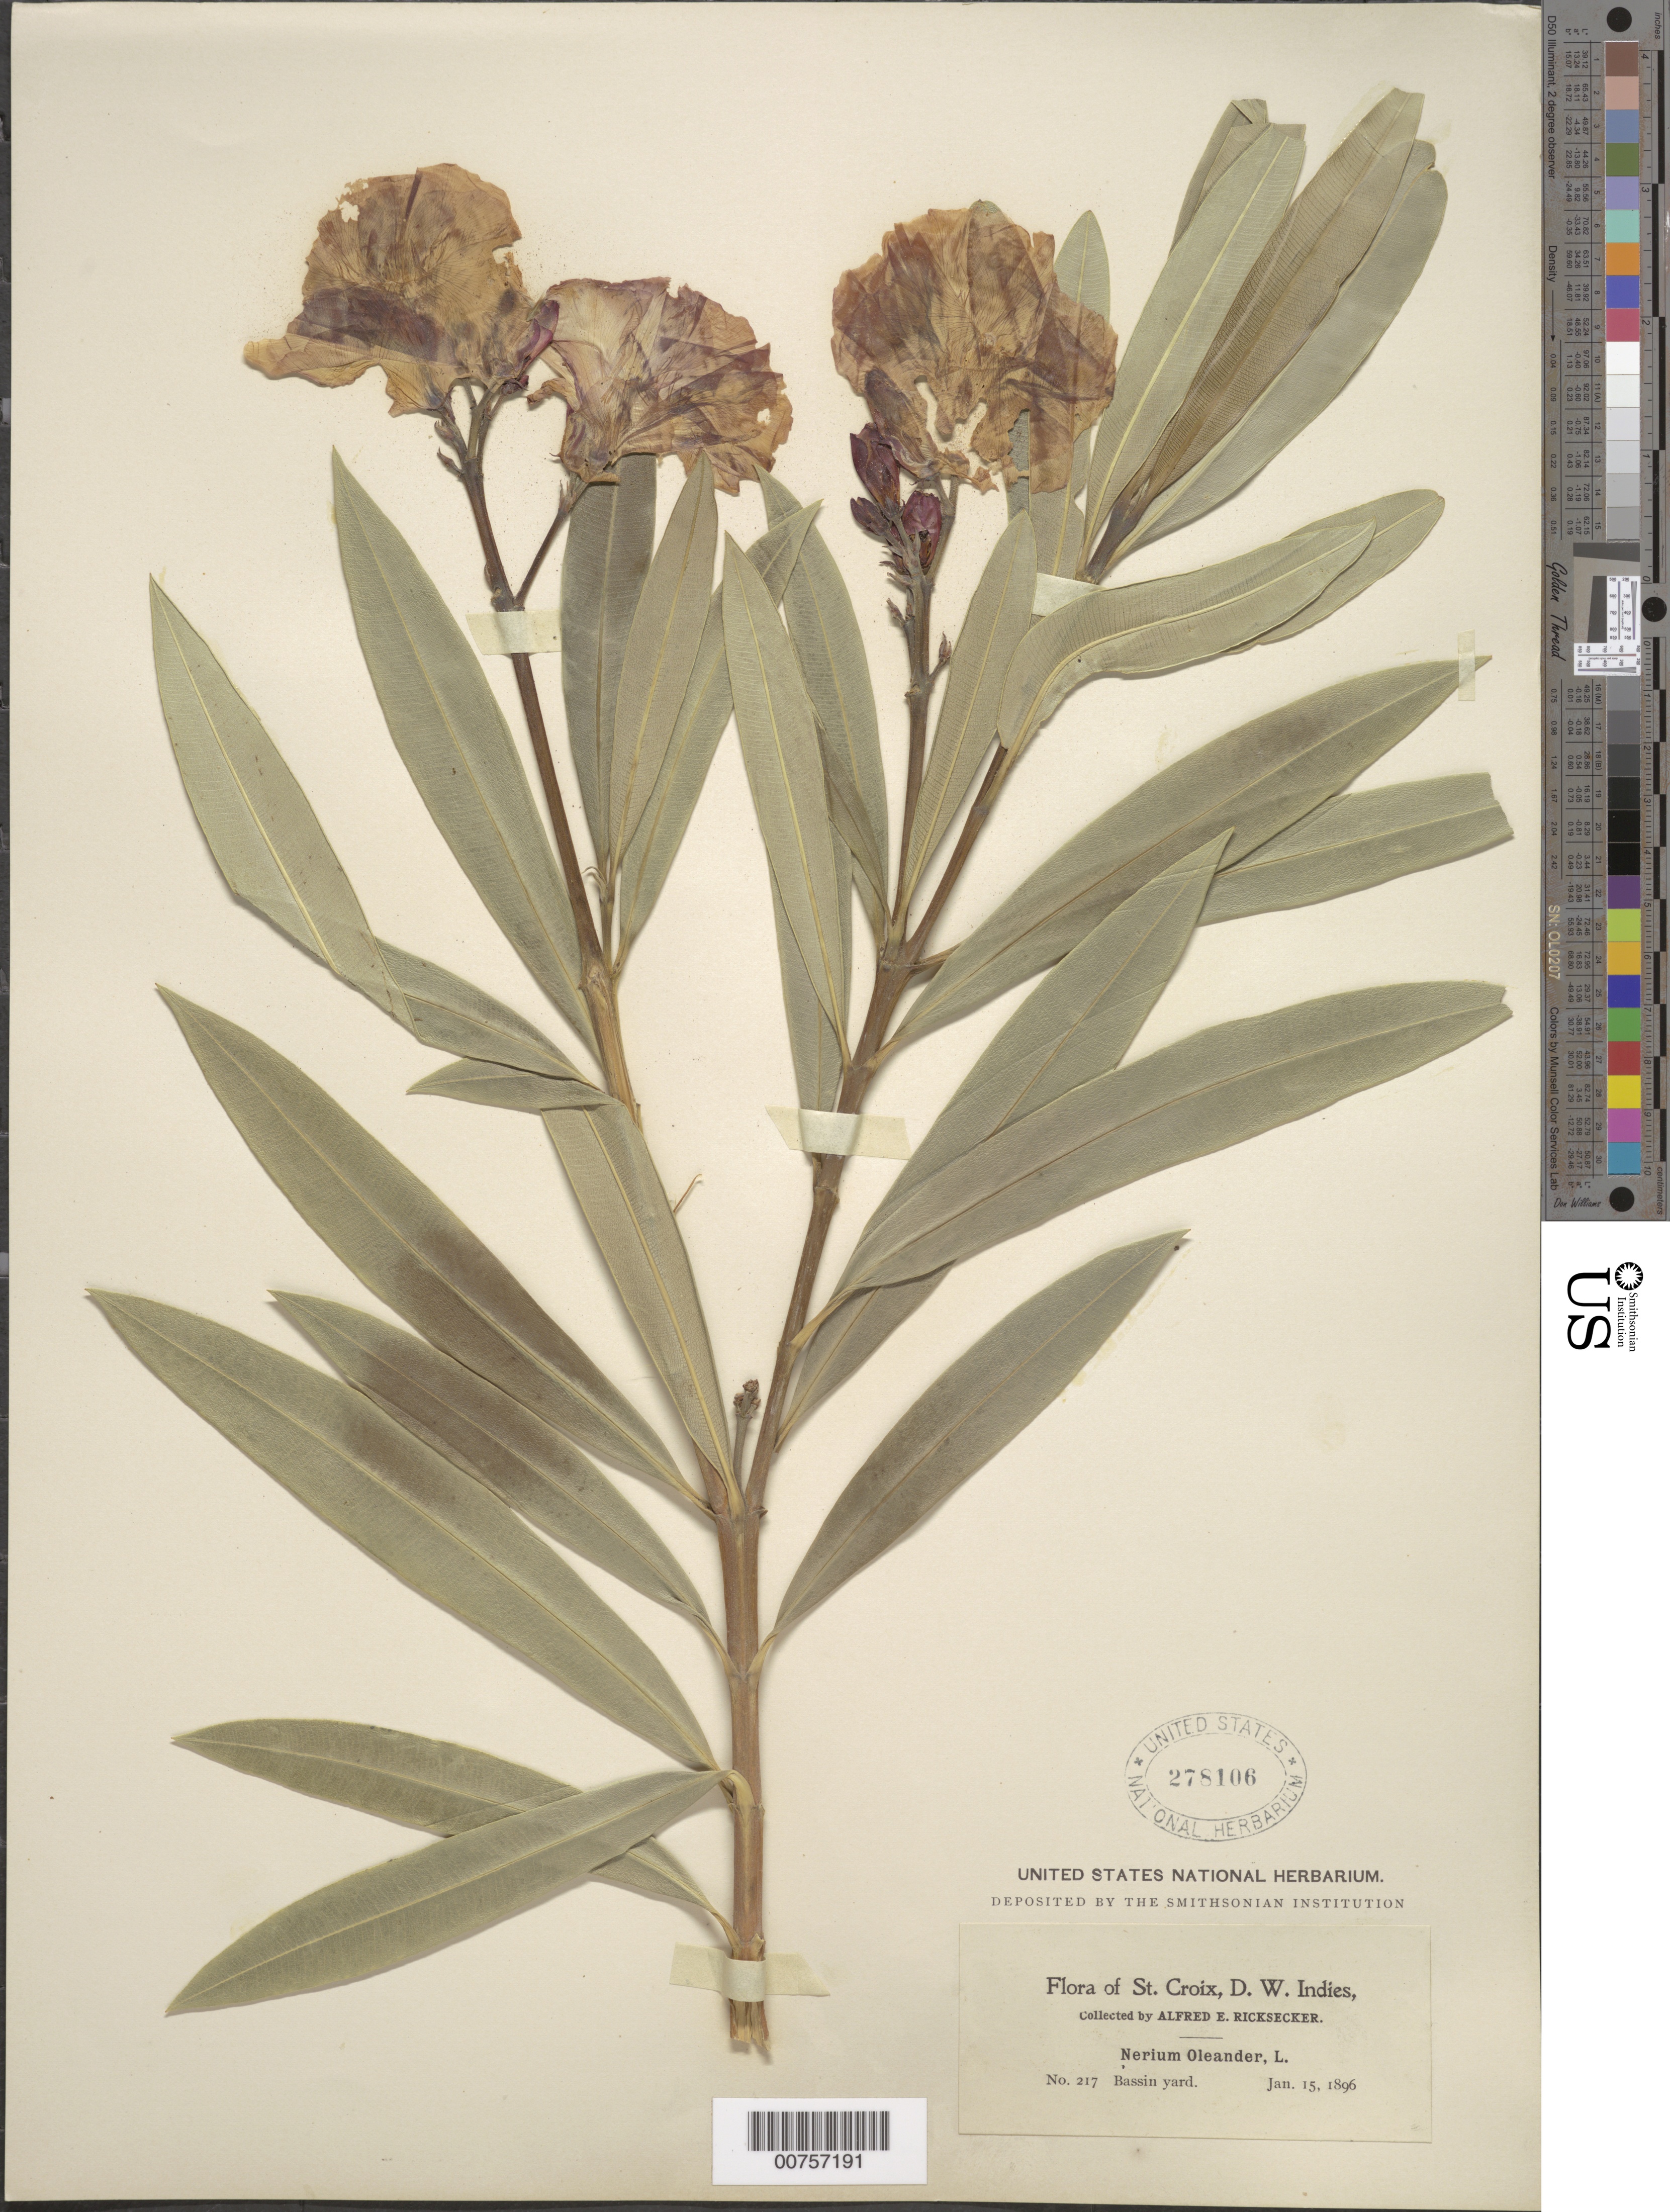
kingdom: Plantae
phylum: Tracheophyta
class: Magnoliopsida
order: Gentianales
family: Apocynaceae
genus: Nerium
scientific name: Nerium oleander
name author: L.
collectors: A. E. Ricksecker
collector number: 217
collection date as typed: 15 Jan 1896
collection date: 1896-01-15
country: U.S. Virgin Islands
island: St. Croix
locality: Bassin yard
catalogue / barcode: US 278106